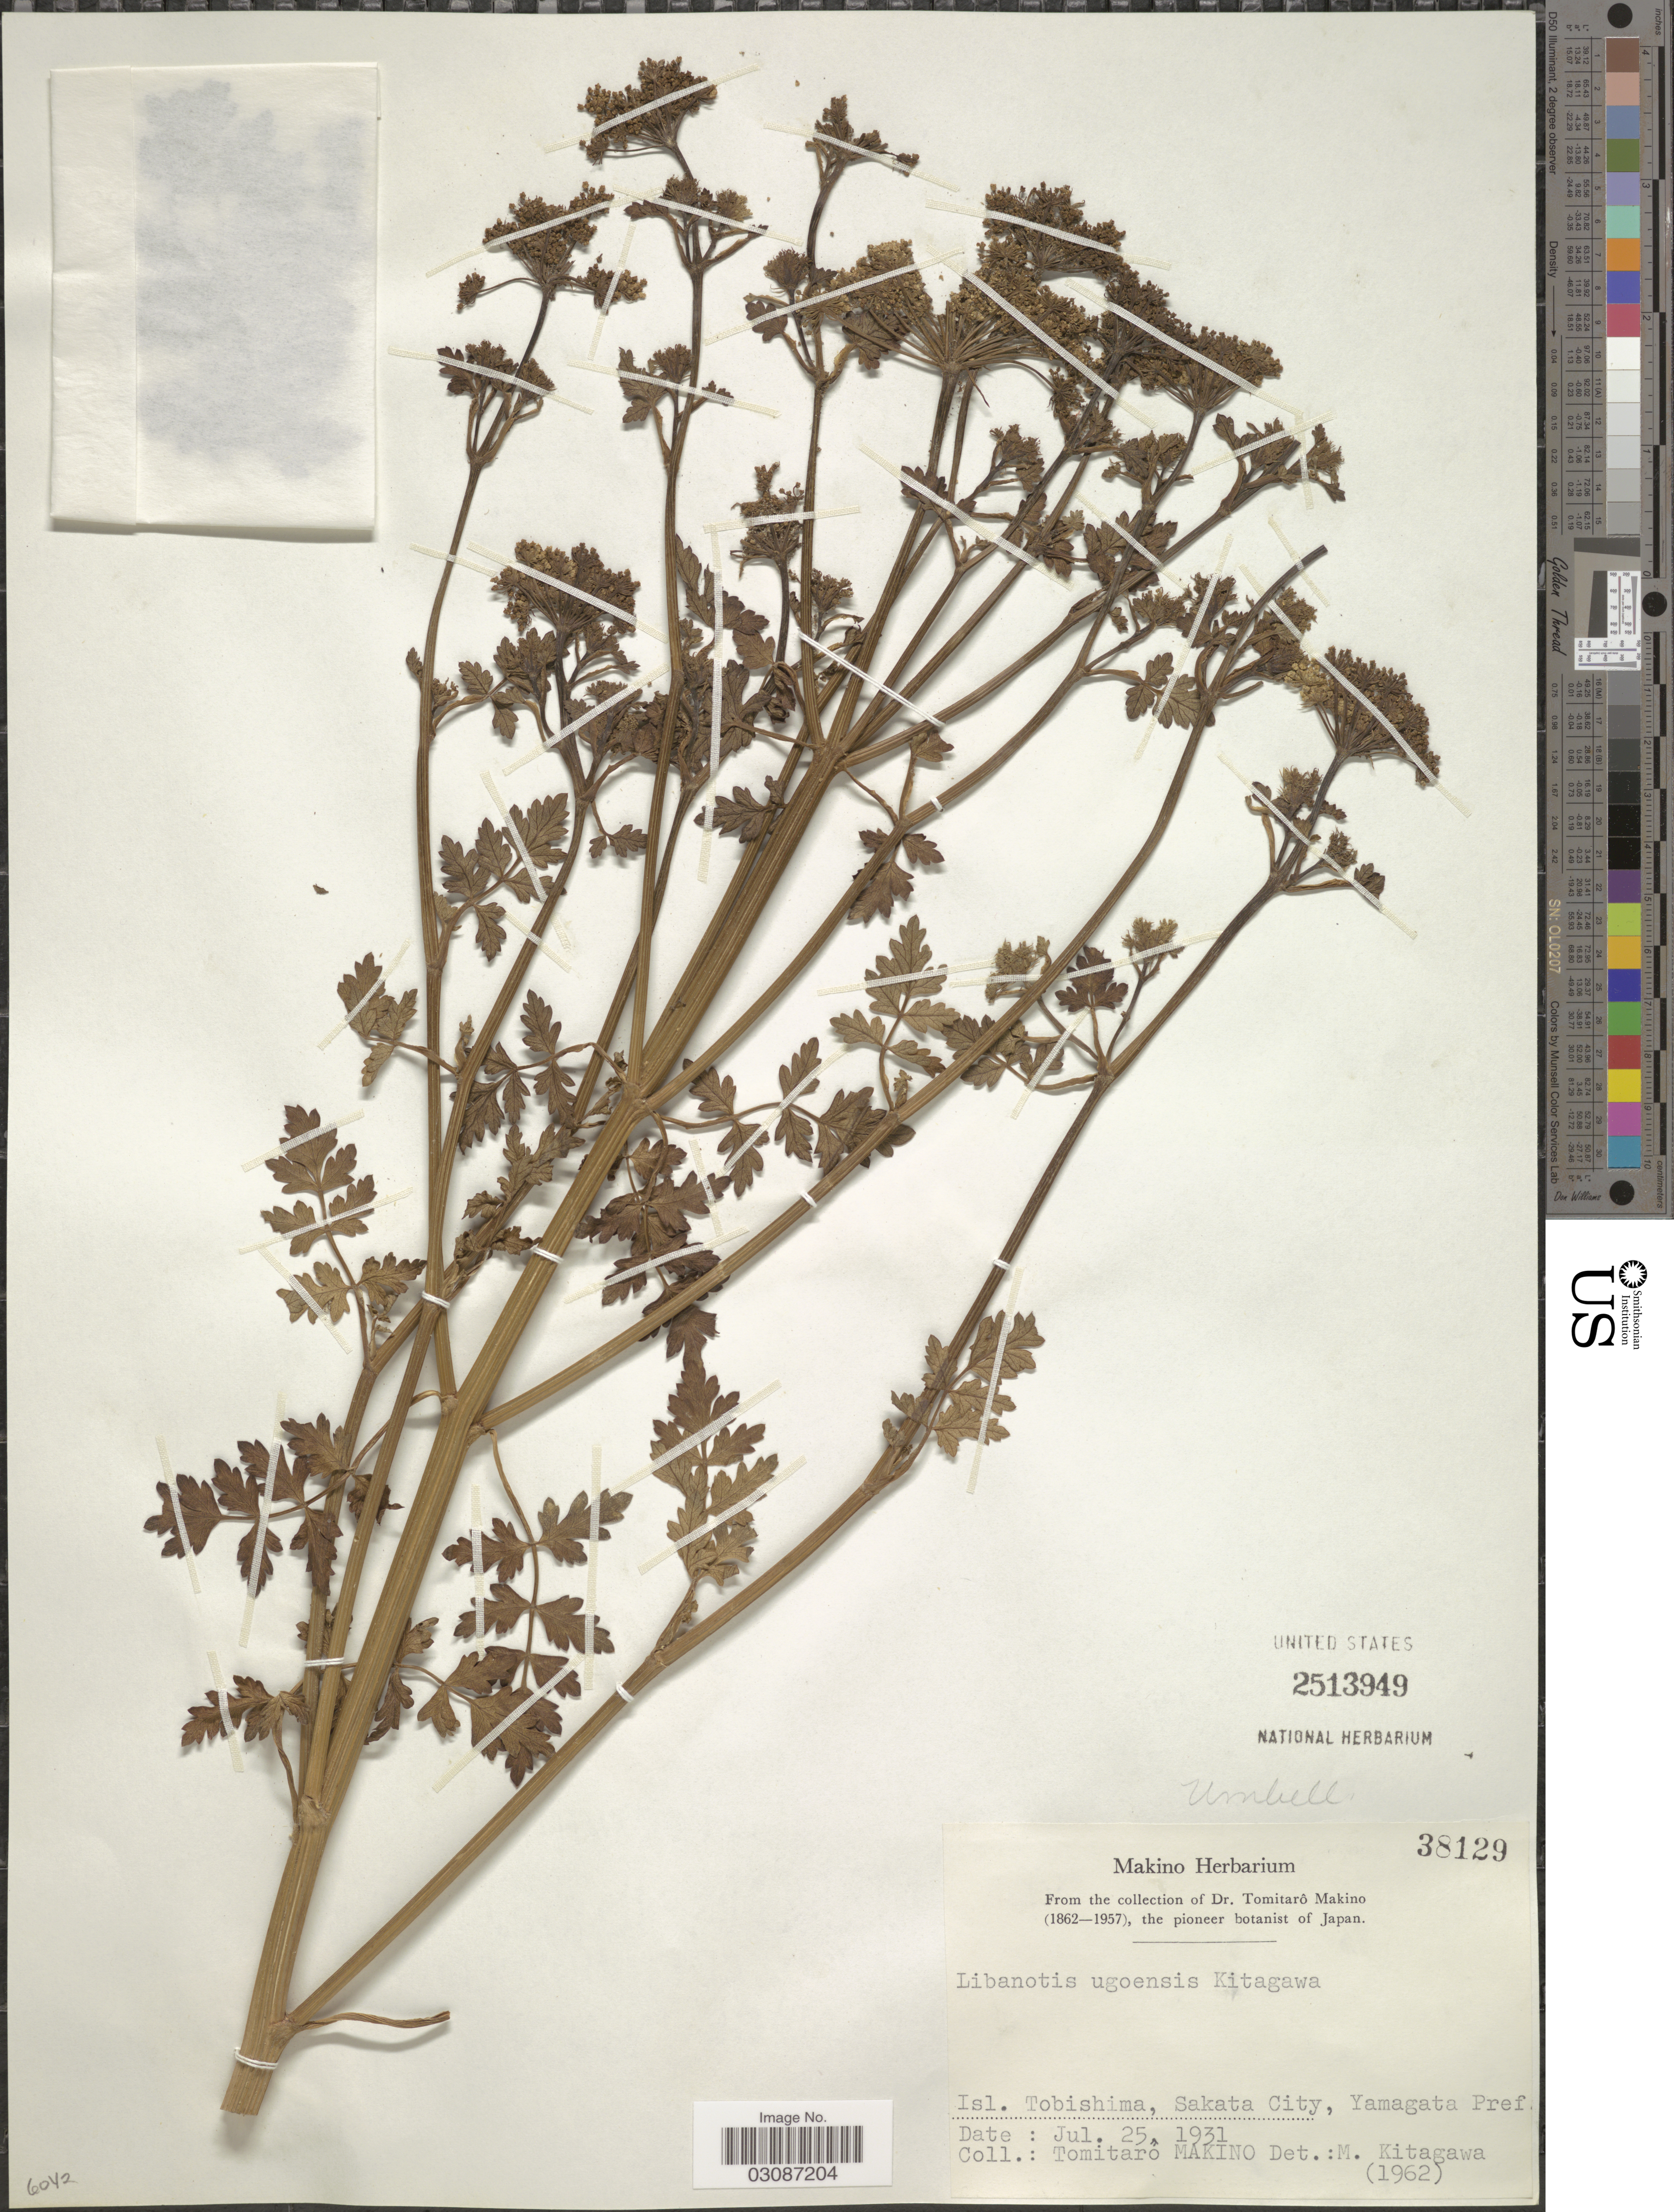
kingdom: Plantae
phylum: Tracheophyta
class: Magnoliopsida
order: Apiales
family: Apiaceae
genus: Libanotis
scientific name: Libanotis ugoensis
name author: (Koidz.) Kitag.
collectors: T. Makino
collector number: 38129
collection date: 1931-07-25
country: Japan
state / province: Yamagata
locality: Isl. Tobishima, Sakata City.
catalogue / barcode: US 2513949